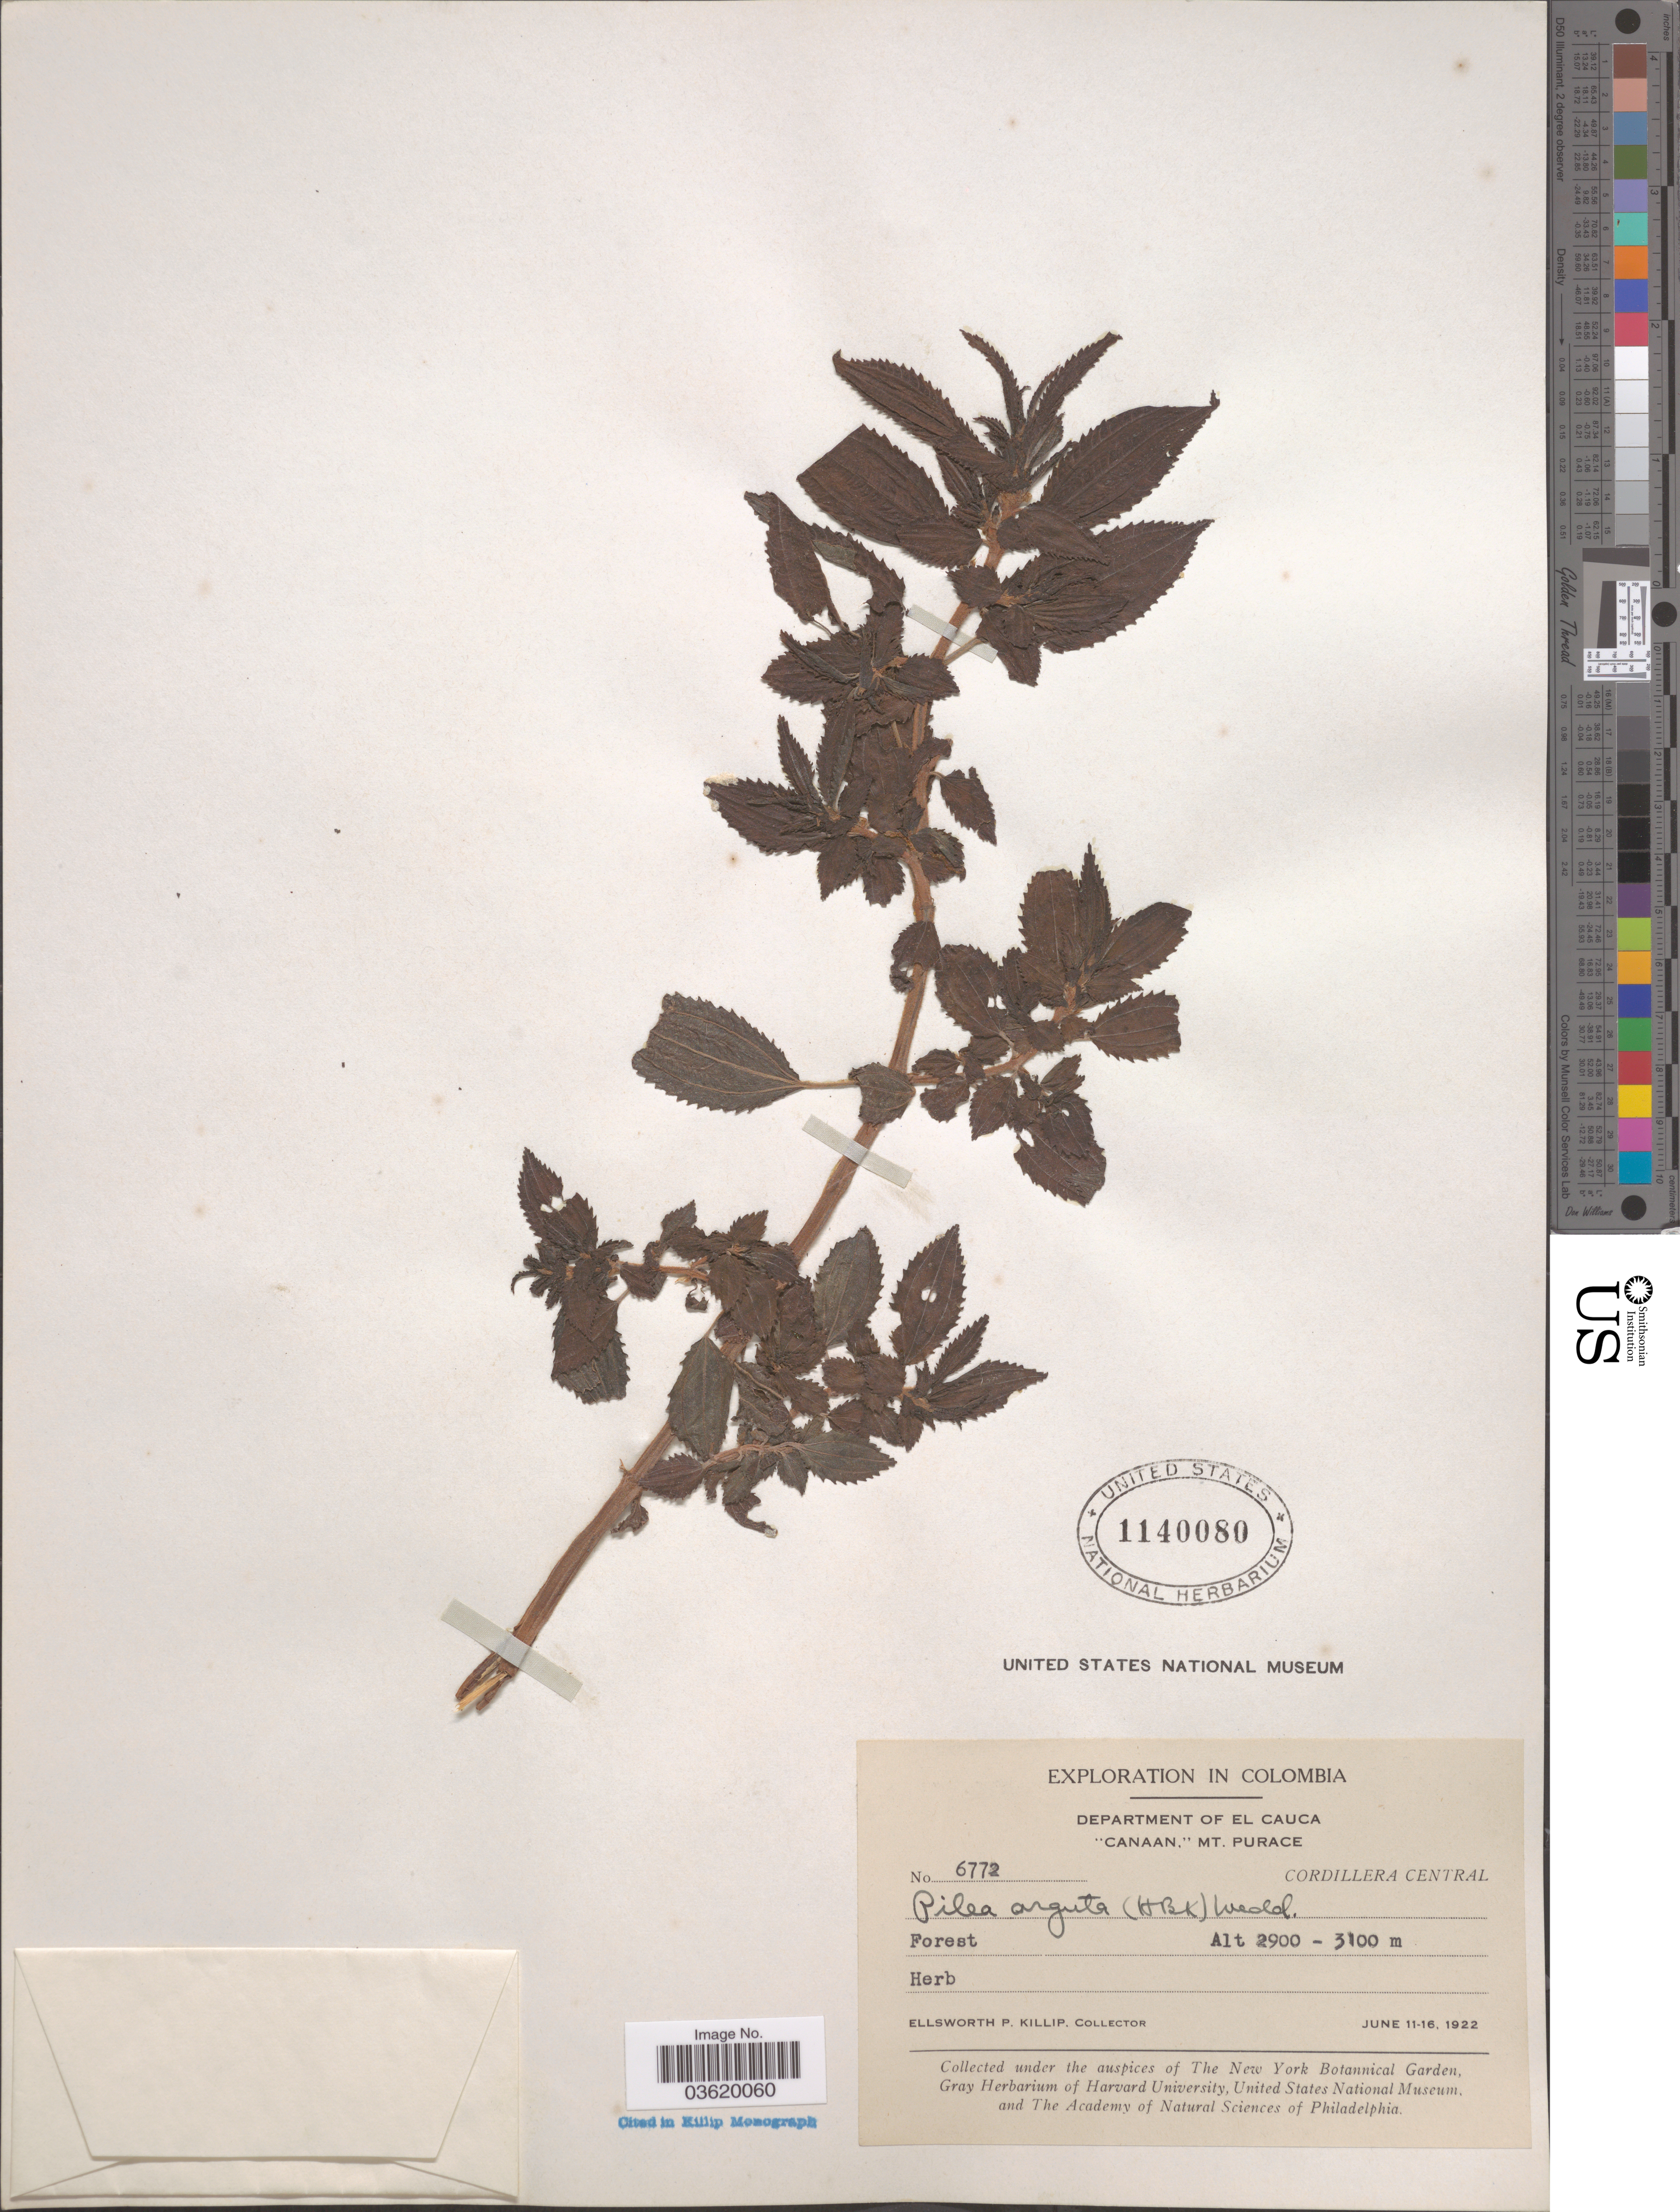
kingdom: Plantae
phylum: Tracheophyta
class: Magnoliopsida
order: Rosales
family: Urticaceae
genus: Pilea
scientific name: Pilea arguta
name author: Wedd.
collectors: E. P. Killip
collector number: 6772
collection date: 1922-06-11/1922-06-16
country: Colombia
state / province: Cauca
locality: Department of El Cauca. "Canaan," Mt. Purace. Cordillera Central.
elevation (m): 2900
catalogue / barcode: US 1140080